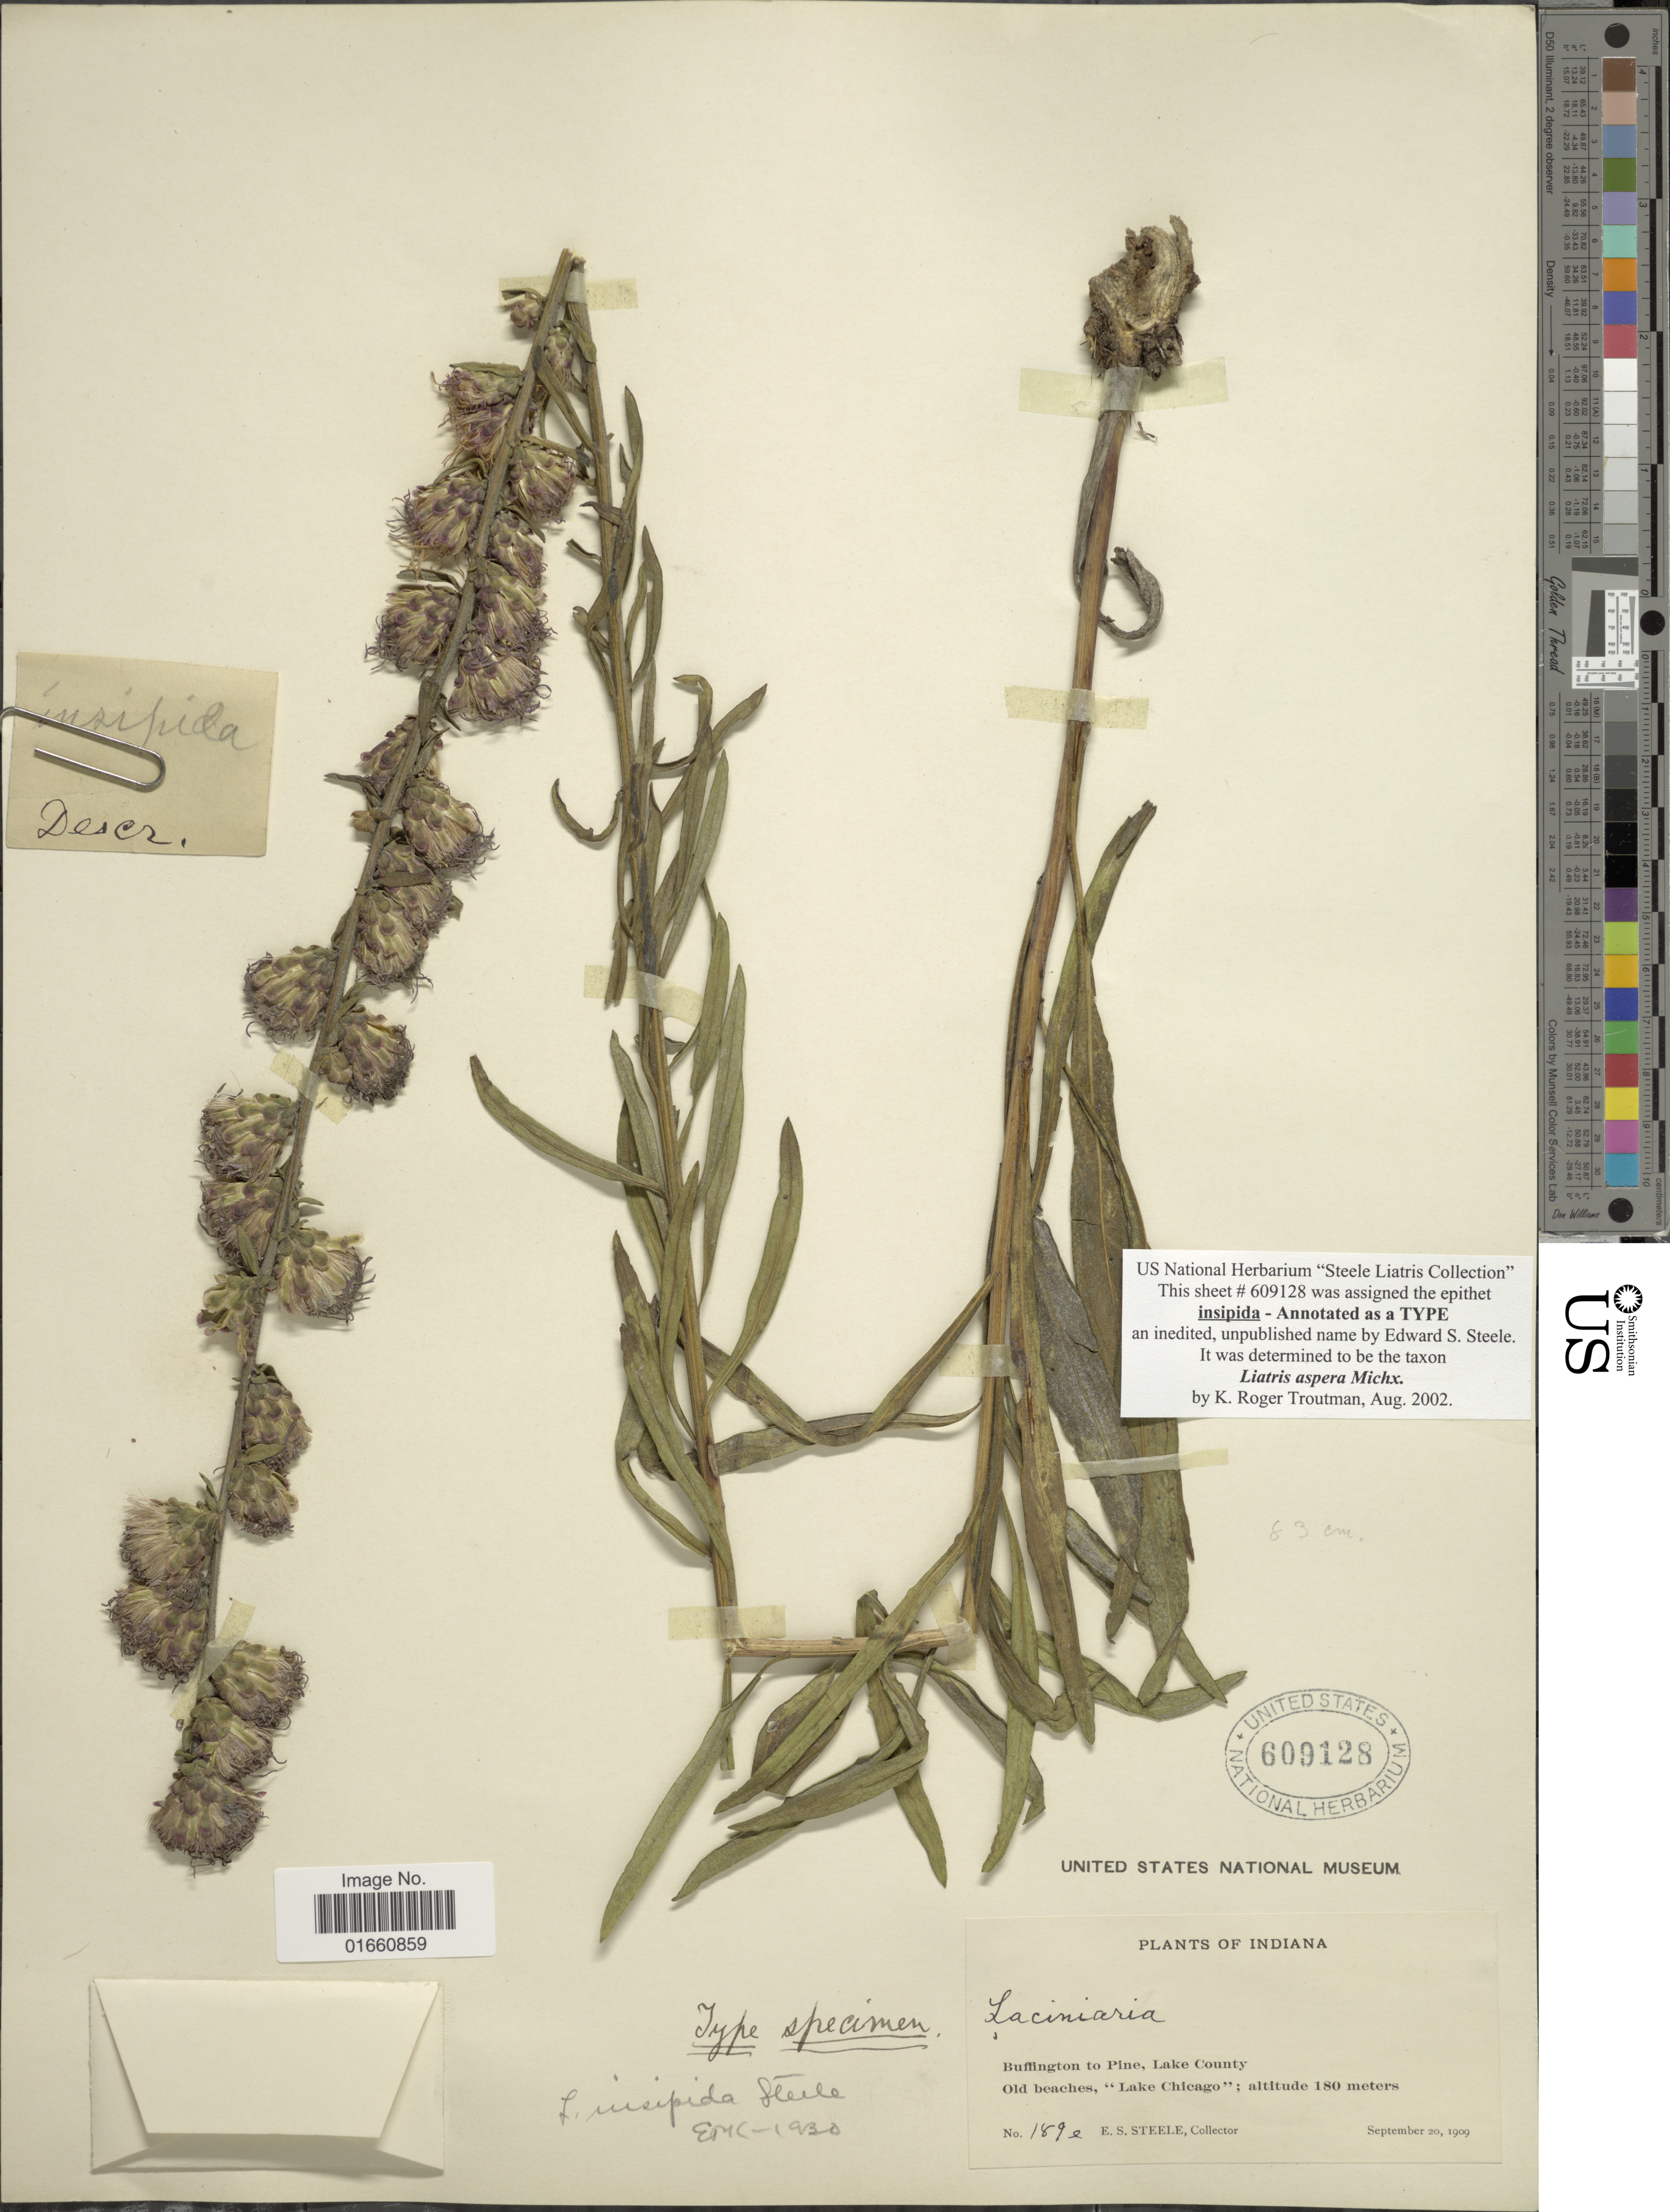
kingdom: Plantae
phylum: Tracheophyta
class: Magnoliopsida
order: Asterales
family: Asteraceae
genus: Liatris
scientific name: Liatris aspera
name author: Michx.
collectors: E. Steele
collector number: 189e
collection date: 1909-09-20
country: United States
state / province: Indiana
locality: Buffington to Pine, Lake County, Old beaches, "Lake Chcago"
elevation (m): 180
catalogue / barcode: US 609128